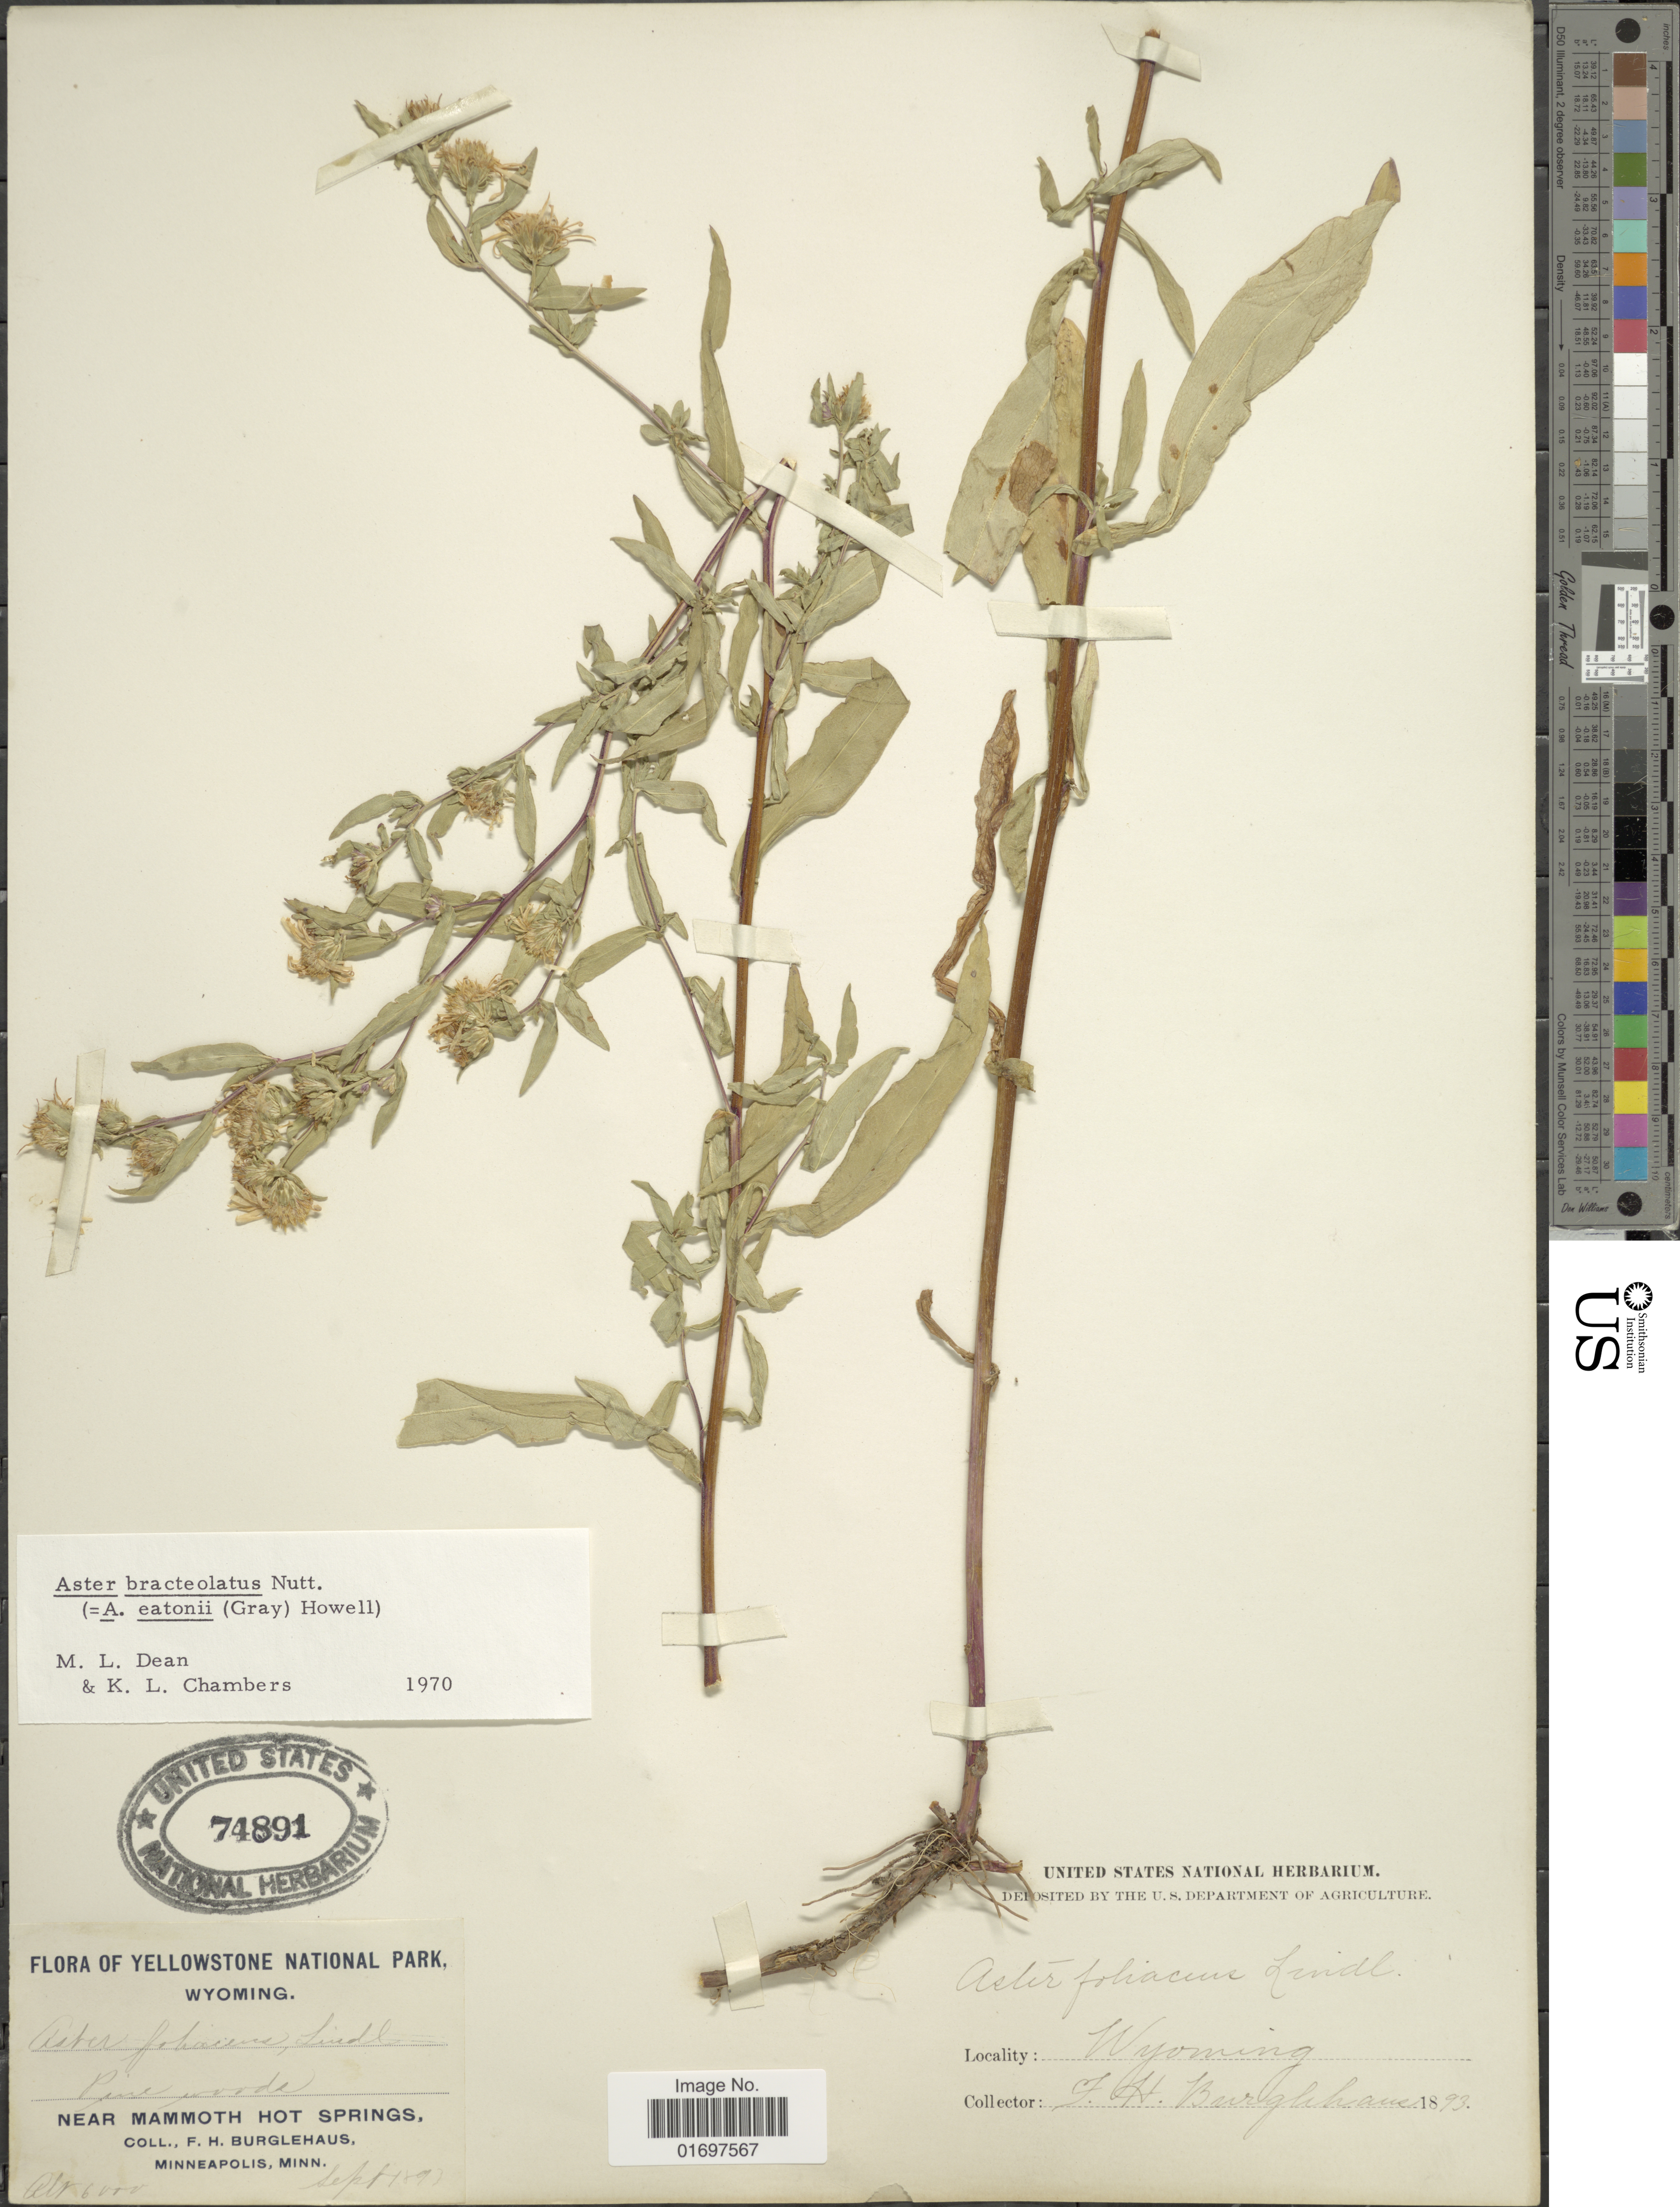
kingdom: Plantae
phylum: Tracheophyta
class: Magnoliopsida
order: Asterales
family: Asteraceae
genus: Symphyotrichum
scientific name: Symphyotrichum bracteolatum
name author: (Nutt.) G.L. Nesom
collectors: F. Burglehaus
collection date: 1893-09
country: United States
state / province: Wyoming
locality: Near Mammoth Hot Springs.Wyoming.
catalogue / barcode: US 74891